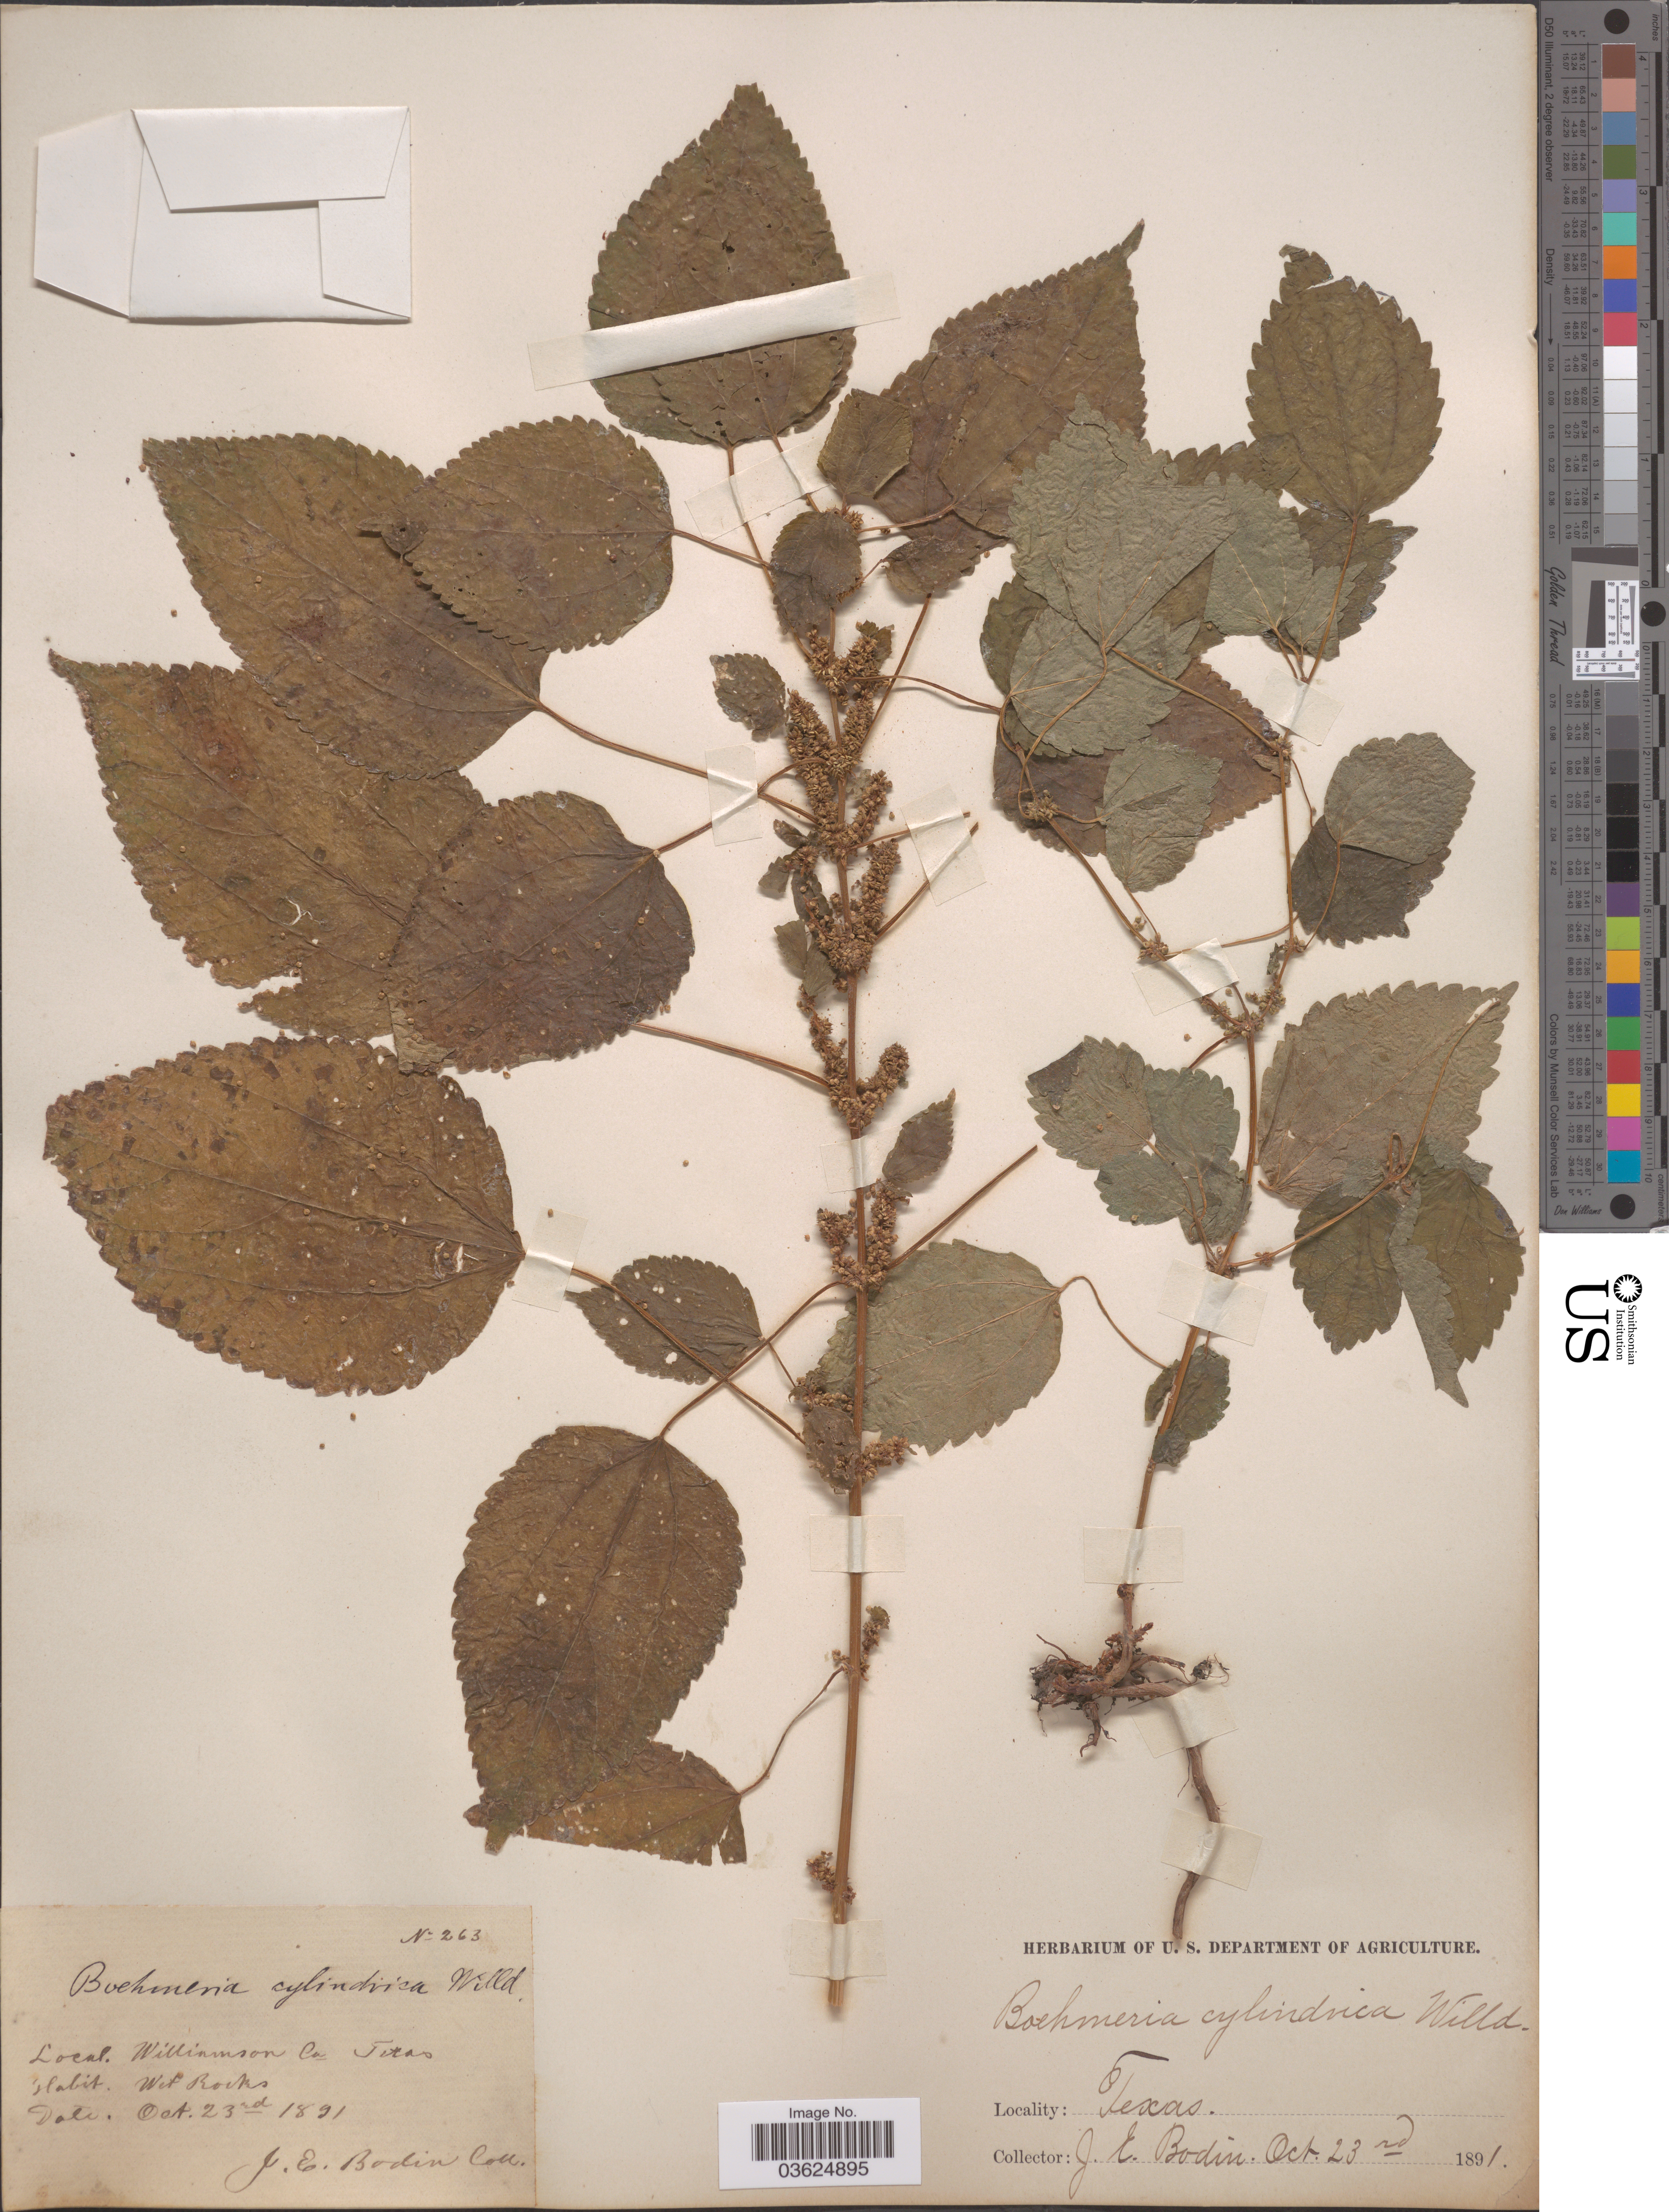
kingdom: Plantae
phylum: Tracheophyta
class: Magnoliopsida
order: Rosales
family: Urticaceae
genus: Boehmeria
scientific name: Boehmeria cylindrica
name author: (L.) Sw.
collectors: J. E. Bodin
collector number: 263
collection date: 1891-10-23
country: United States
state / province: Texas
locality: Williamson Co.